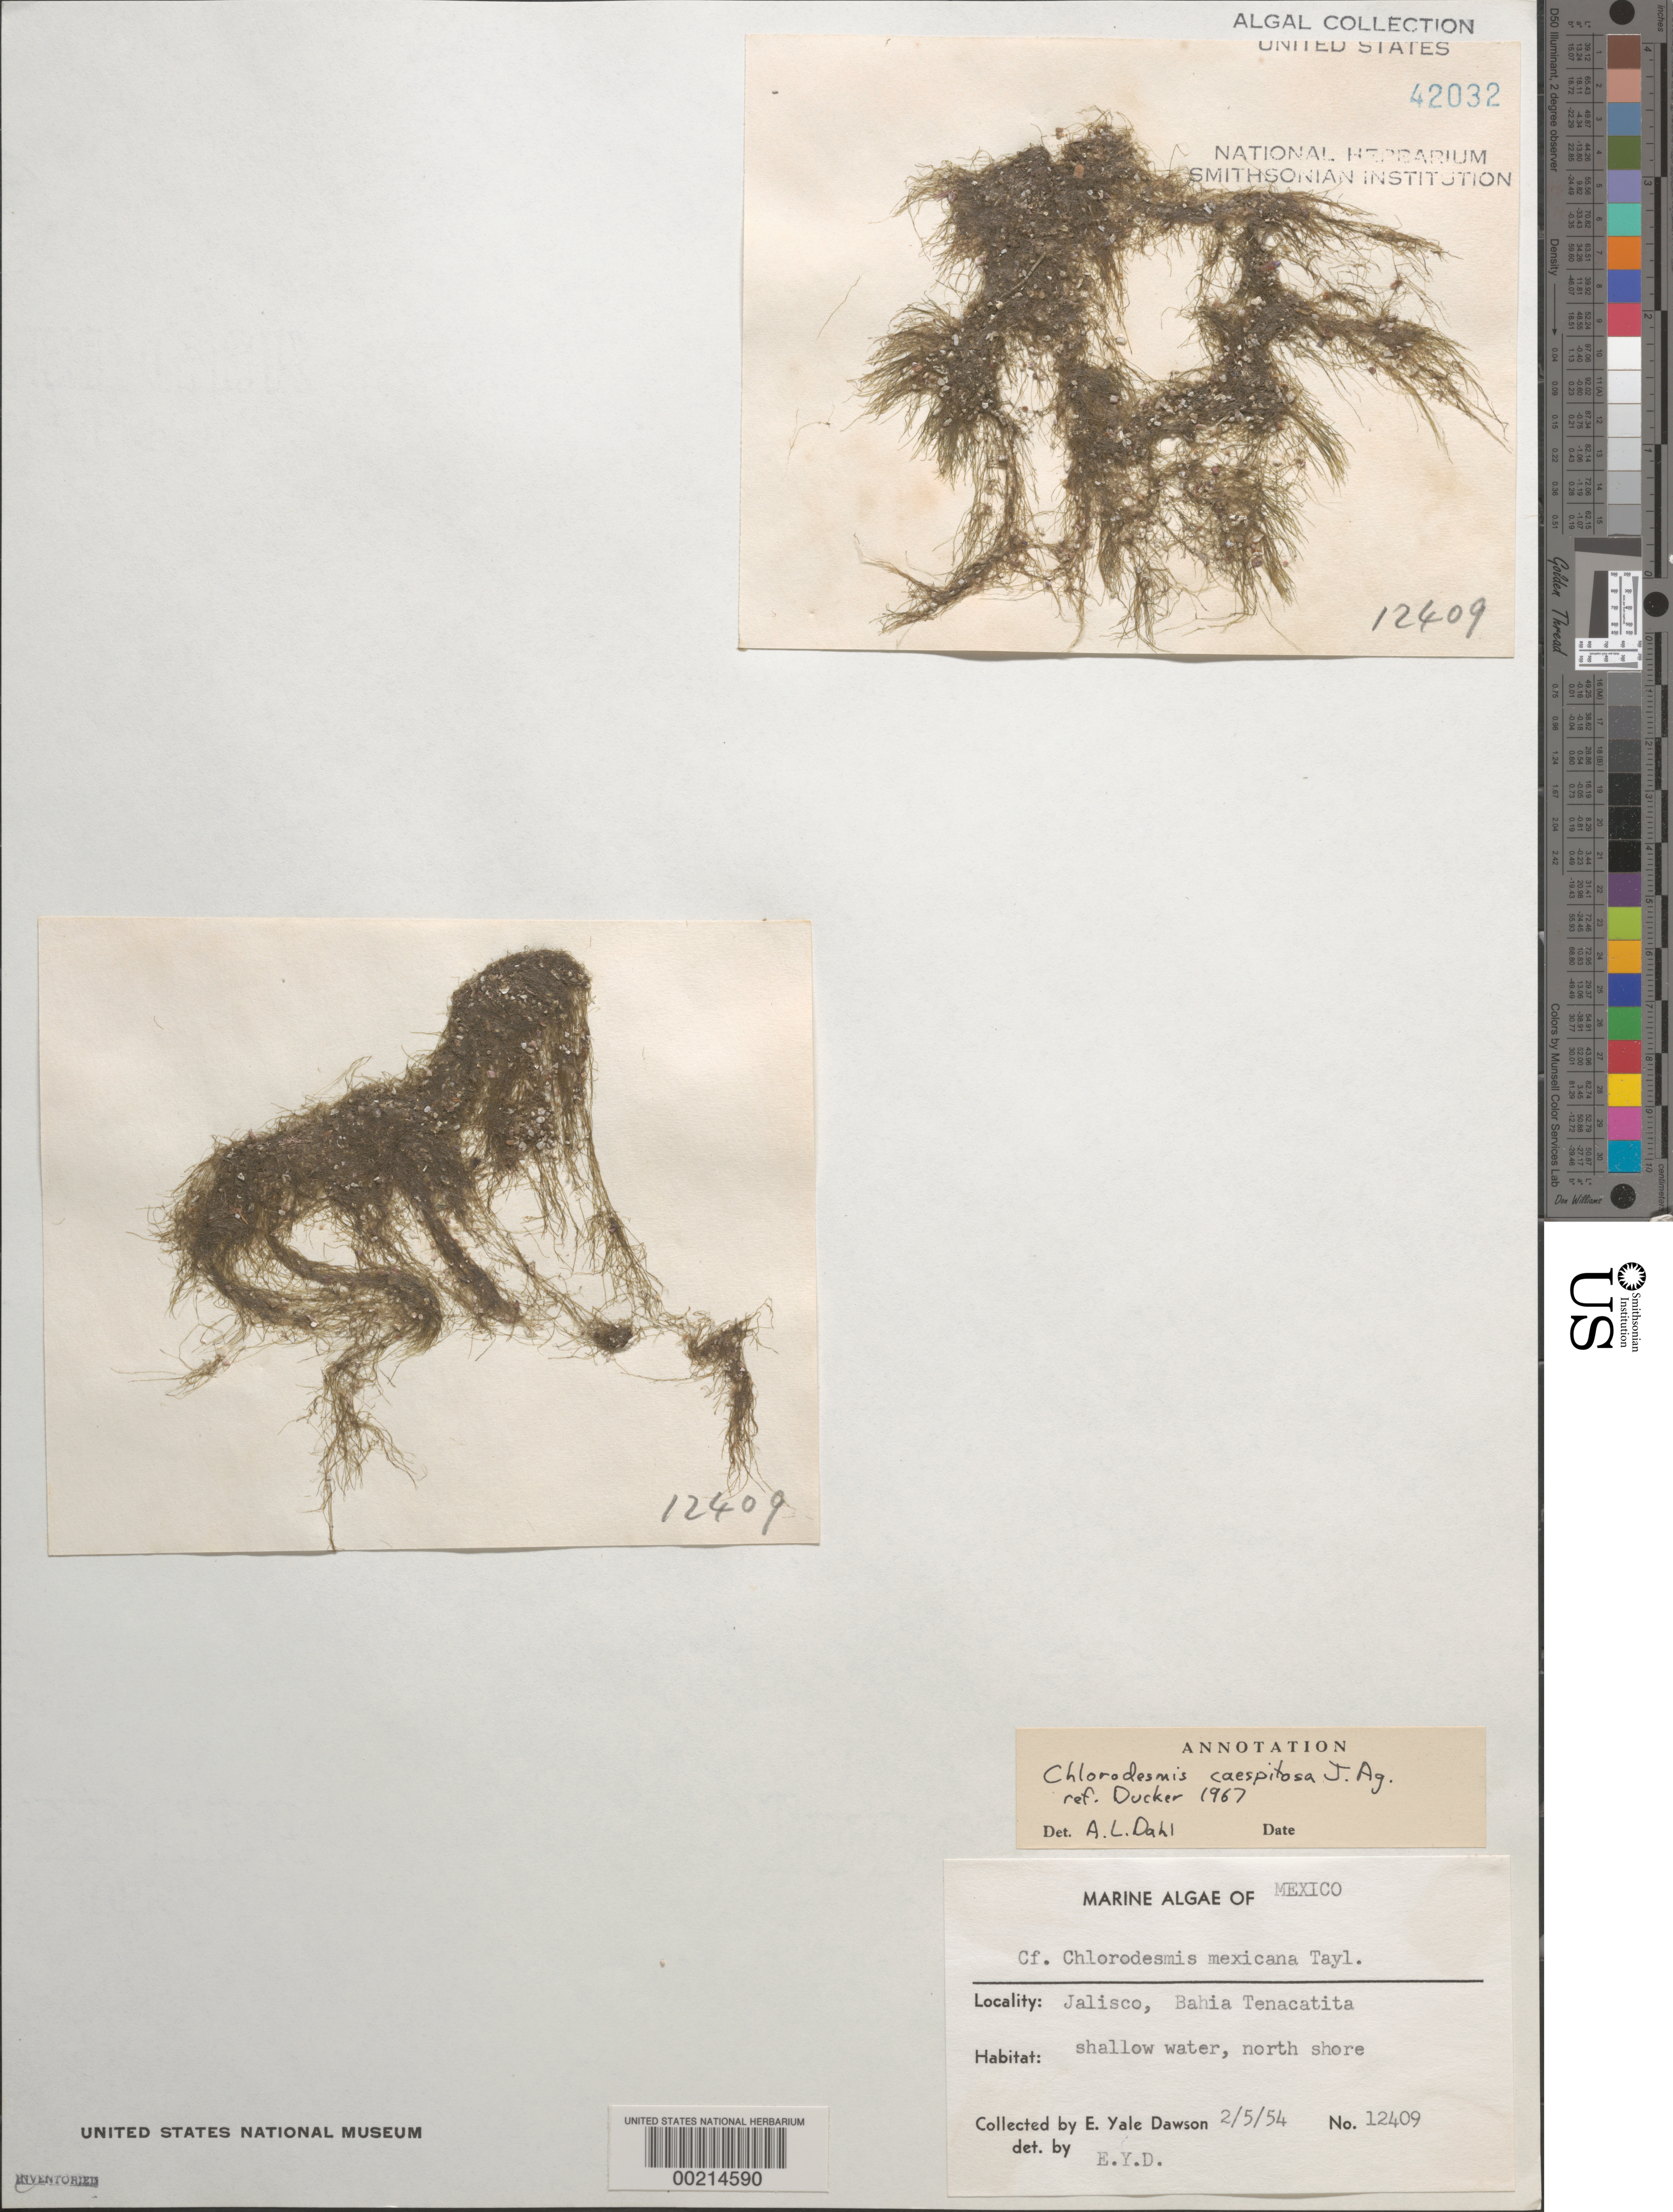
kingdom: Plantae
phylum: Chlorophyta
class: Ulvophyceae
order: Bryopsidales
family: Udoteaceae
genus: Chlorodesmis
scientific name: Chlorodesmis caespitosa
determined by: Dahl, A. E.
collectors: E. Y. Dawson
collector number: EYD 12409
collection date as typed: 05 Feb 1954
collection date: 1954-02-05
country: Mexico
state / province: Jalisco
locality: Bahia Tenacatita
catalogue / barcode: US 42032